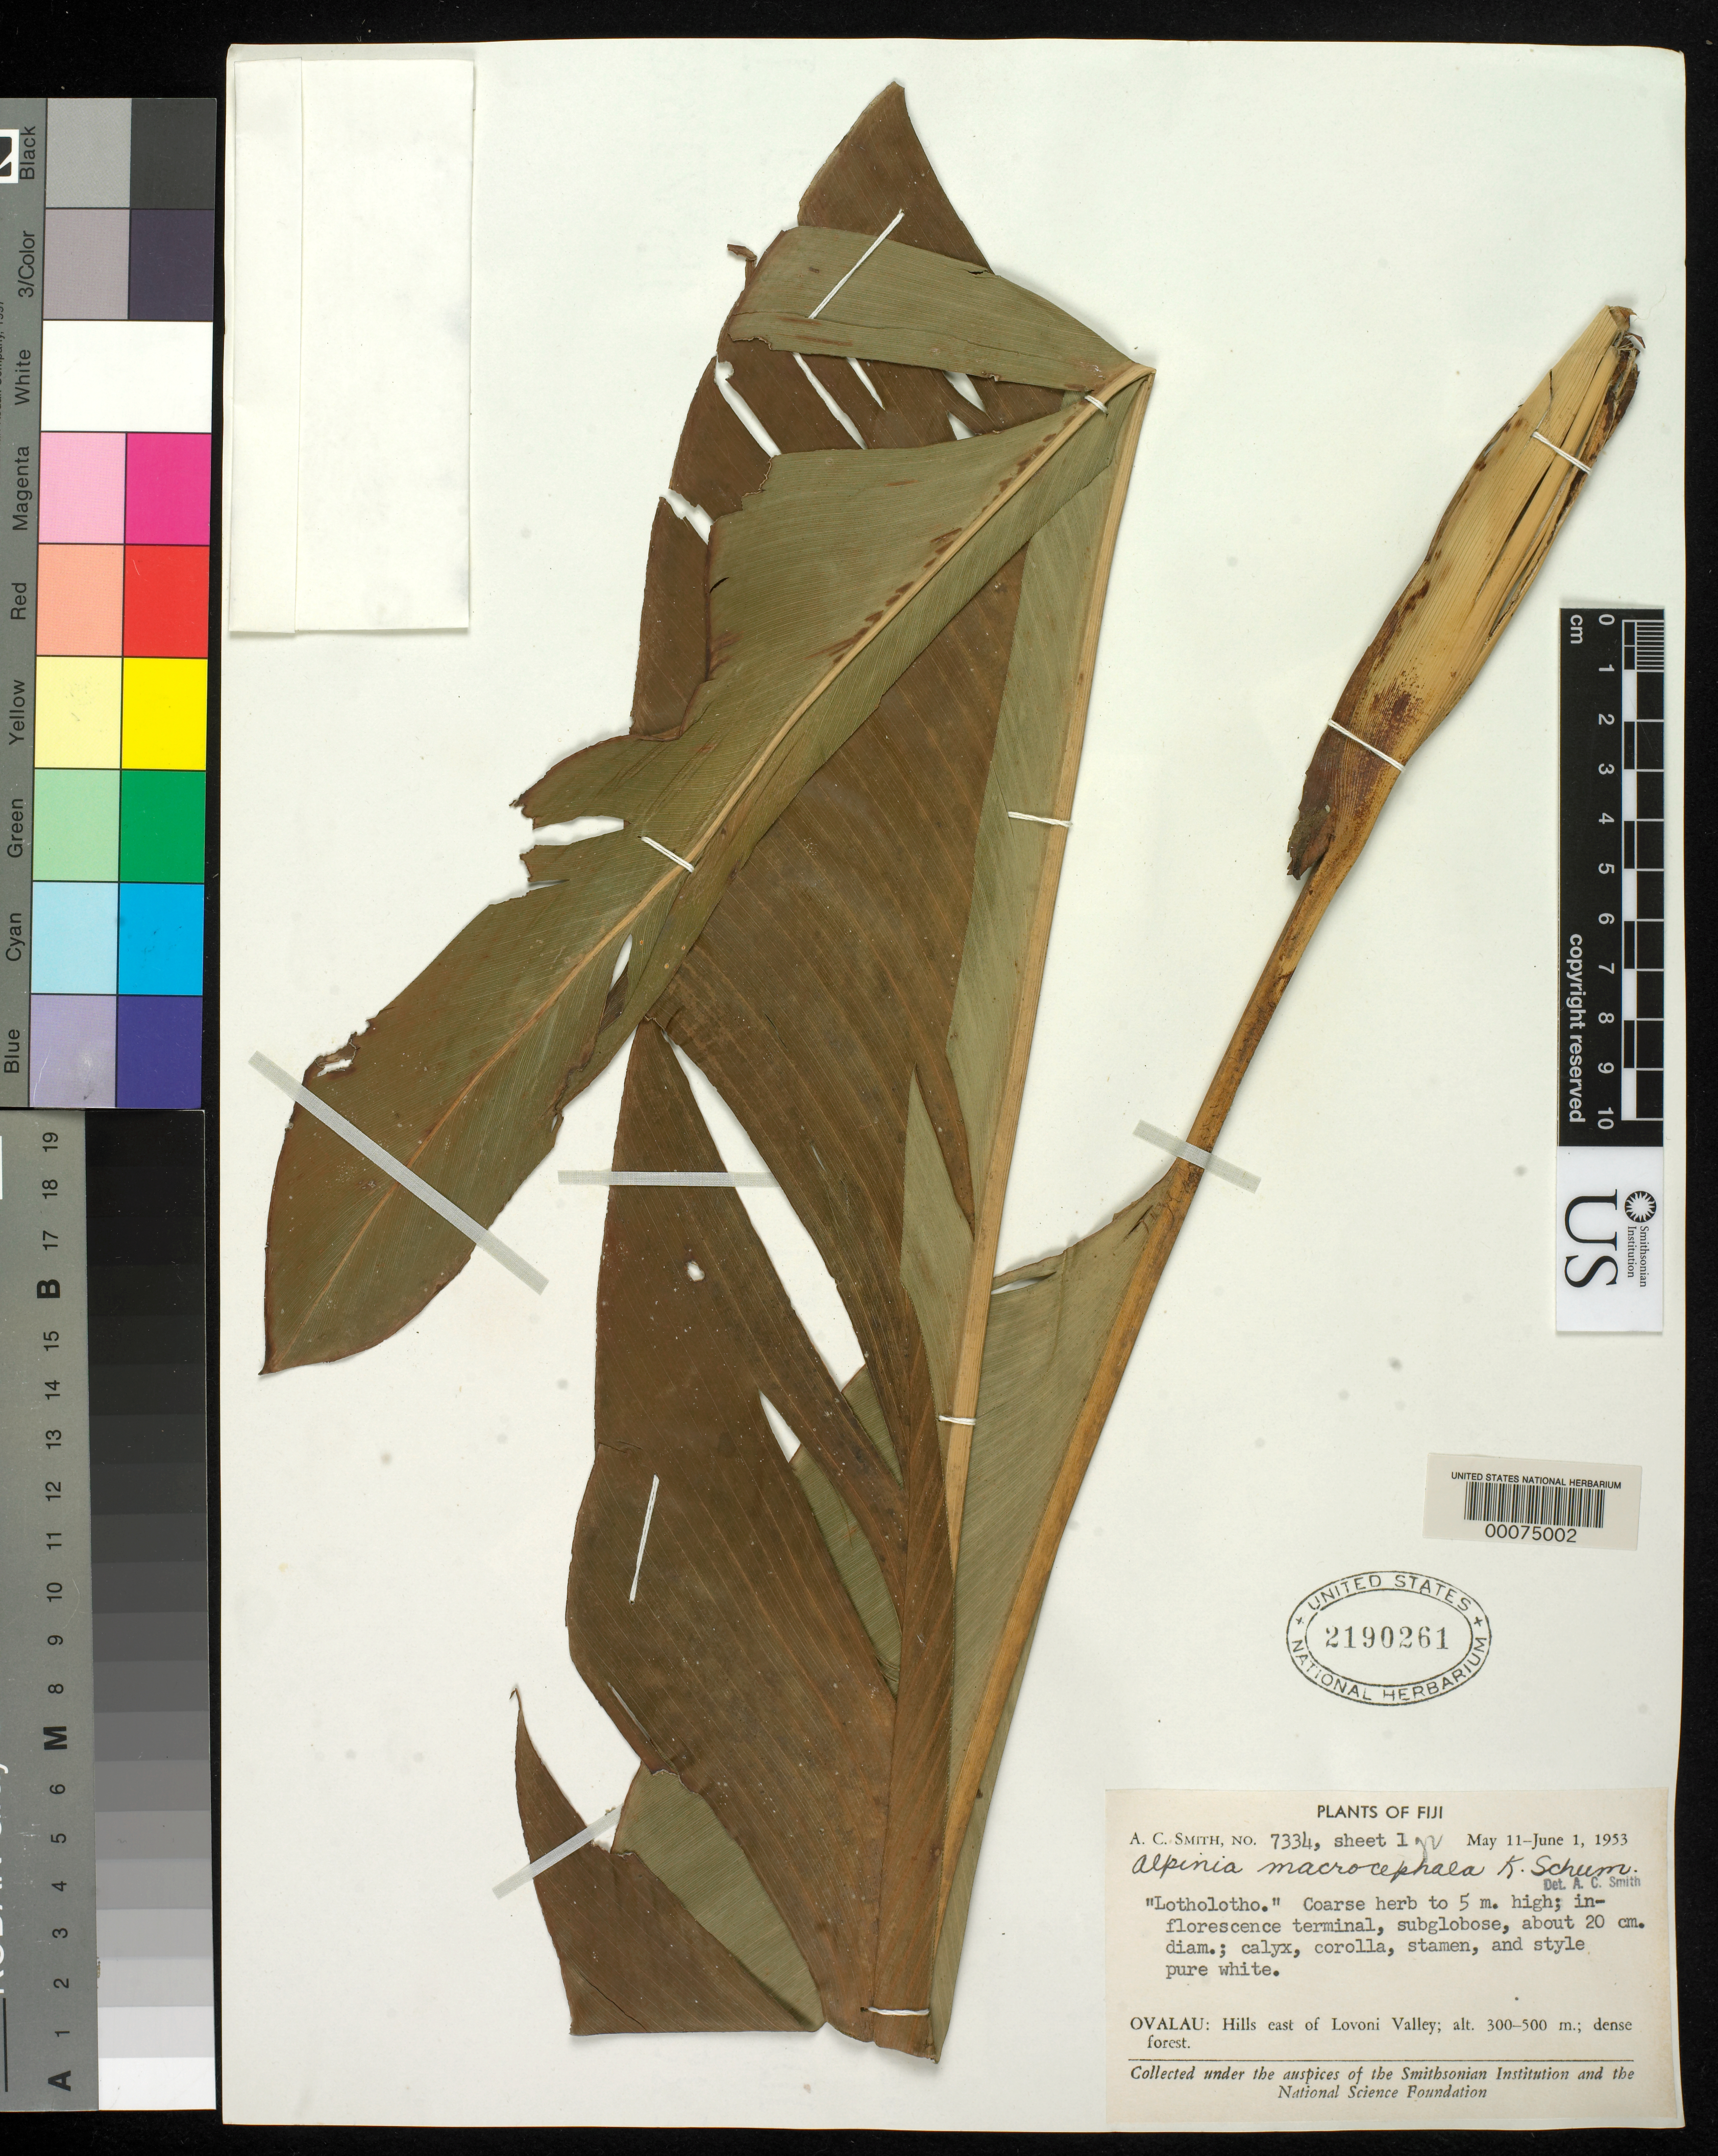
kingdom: Plantae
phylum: Tracheophyta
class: Liliopsida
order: Zingiberales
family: Zingiberaceae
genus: Alpinia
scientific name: Alpinia macrocephala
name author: K. Schum.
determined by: Smith, A. C.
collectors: A. C. Smith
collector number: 7334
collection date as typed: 11 May 1953 to 01 Jun 1953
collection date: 1953-05-11/1953-06-01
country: Fiji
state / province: Eastern Division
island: Ovalau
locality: Ovalau, hills E of Lovoni Valley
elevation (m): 300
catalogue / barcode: US 2190261